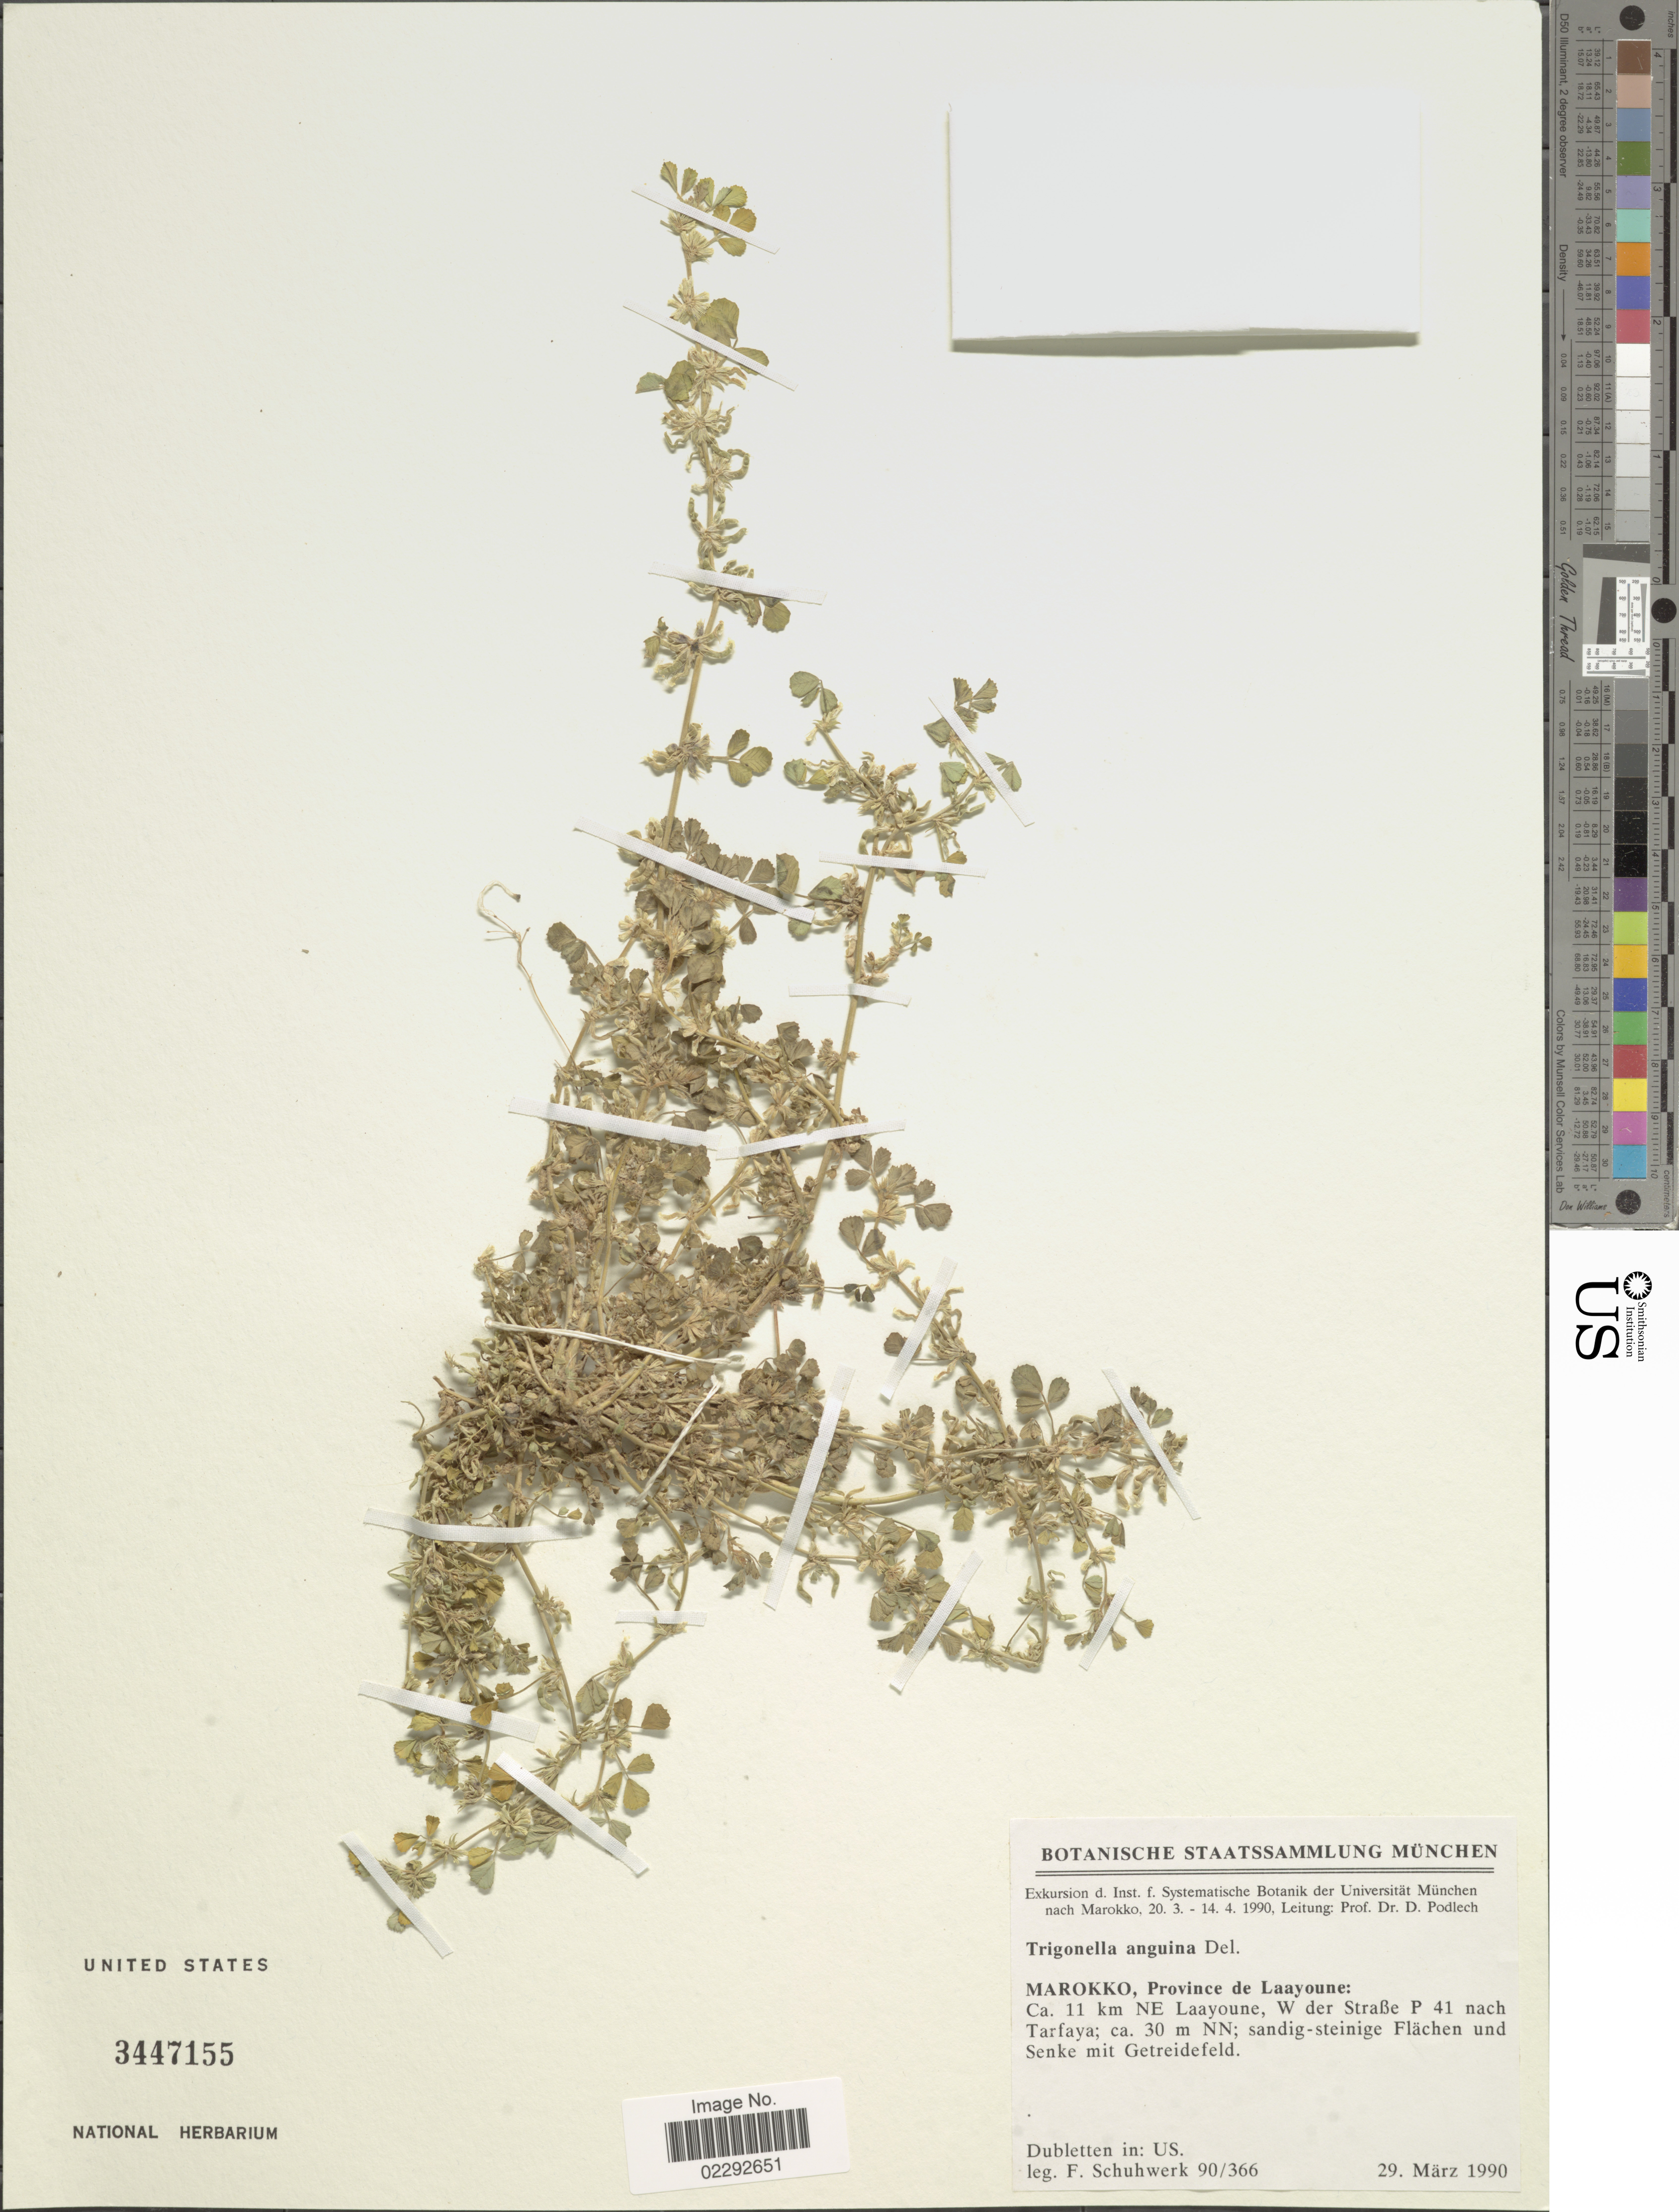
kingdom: Plantae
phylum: Tracheophyta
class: Magnoliopsida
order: Fabales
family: Fabaceae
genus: Trigonella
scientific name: Trigonella anguina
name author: Delile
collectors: Schuhwerk, F.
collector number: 90/366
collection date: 1990-03-29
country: Morocco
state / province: Laâyoune-Boujdour-Sakia El Hamra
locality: Province Laayoune: Ca. 11 km NE Laayoune, W der Straße P 41 nach Tarfaya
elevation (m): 30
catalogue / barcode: US 3447155